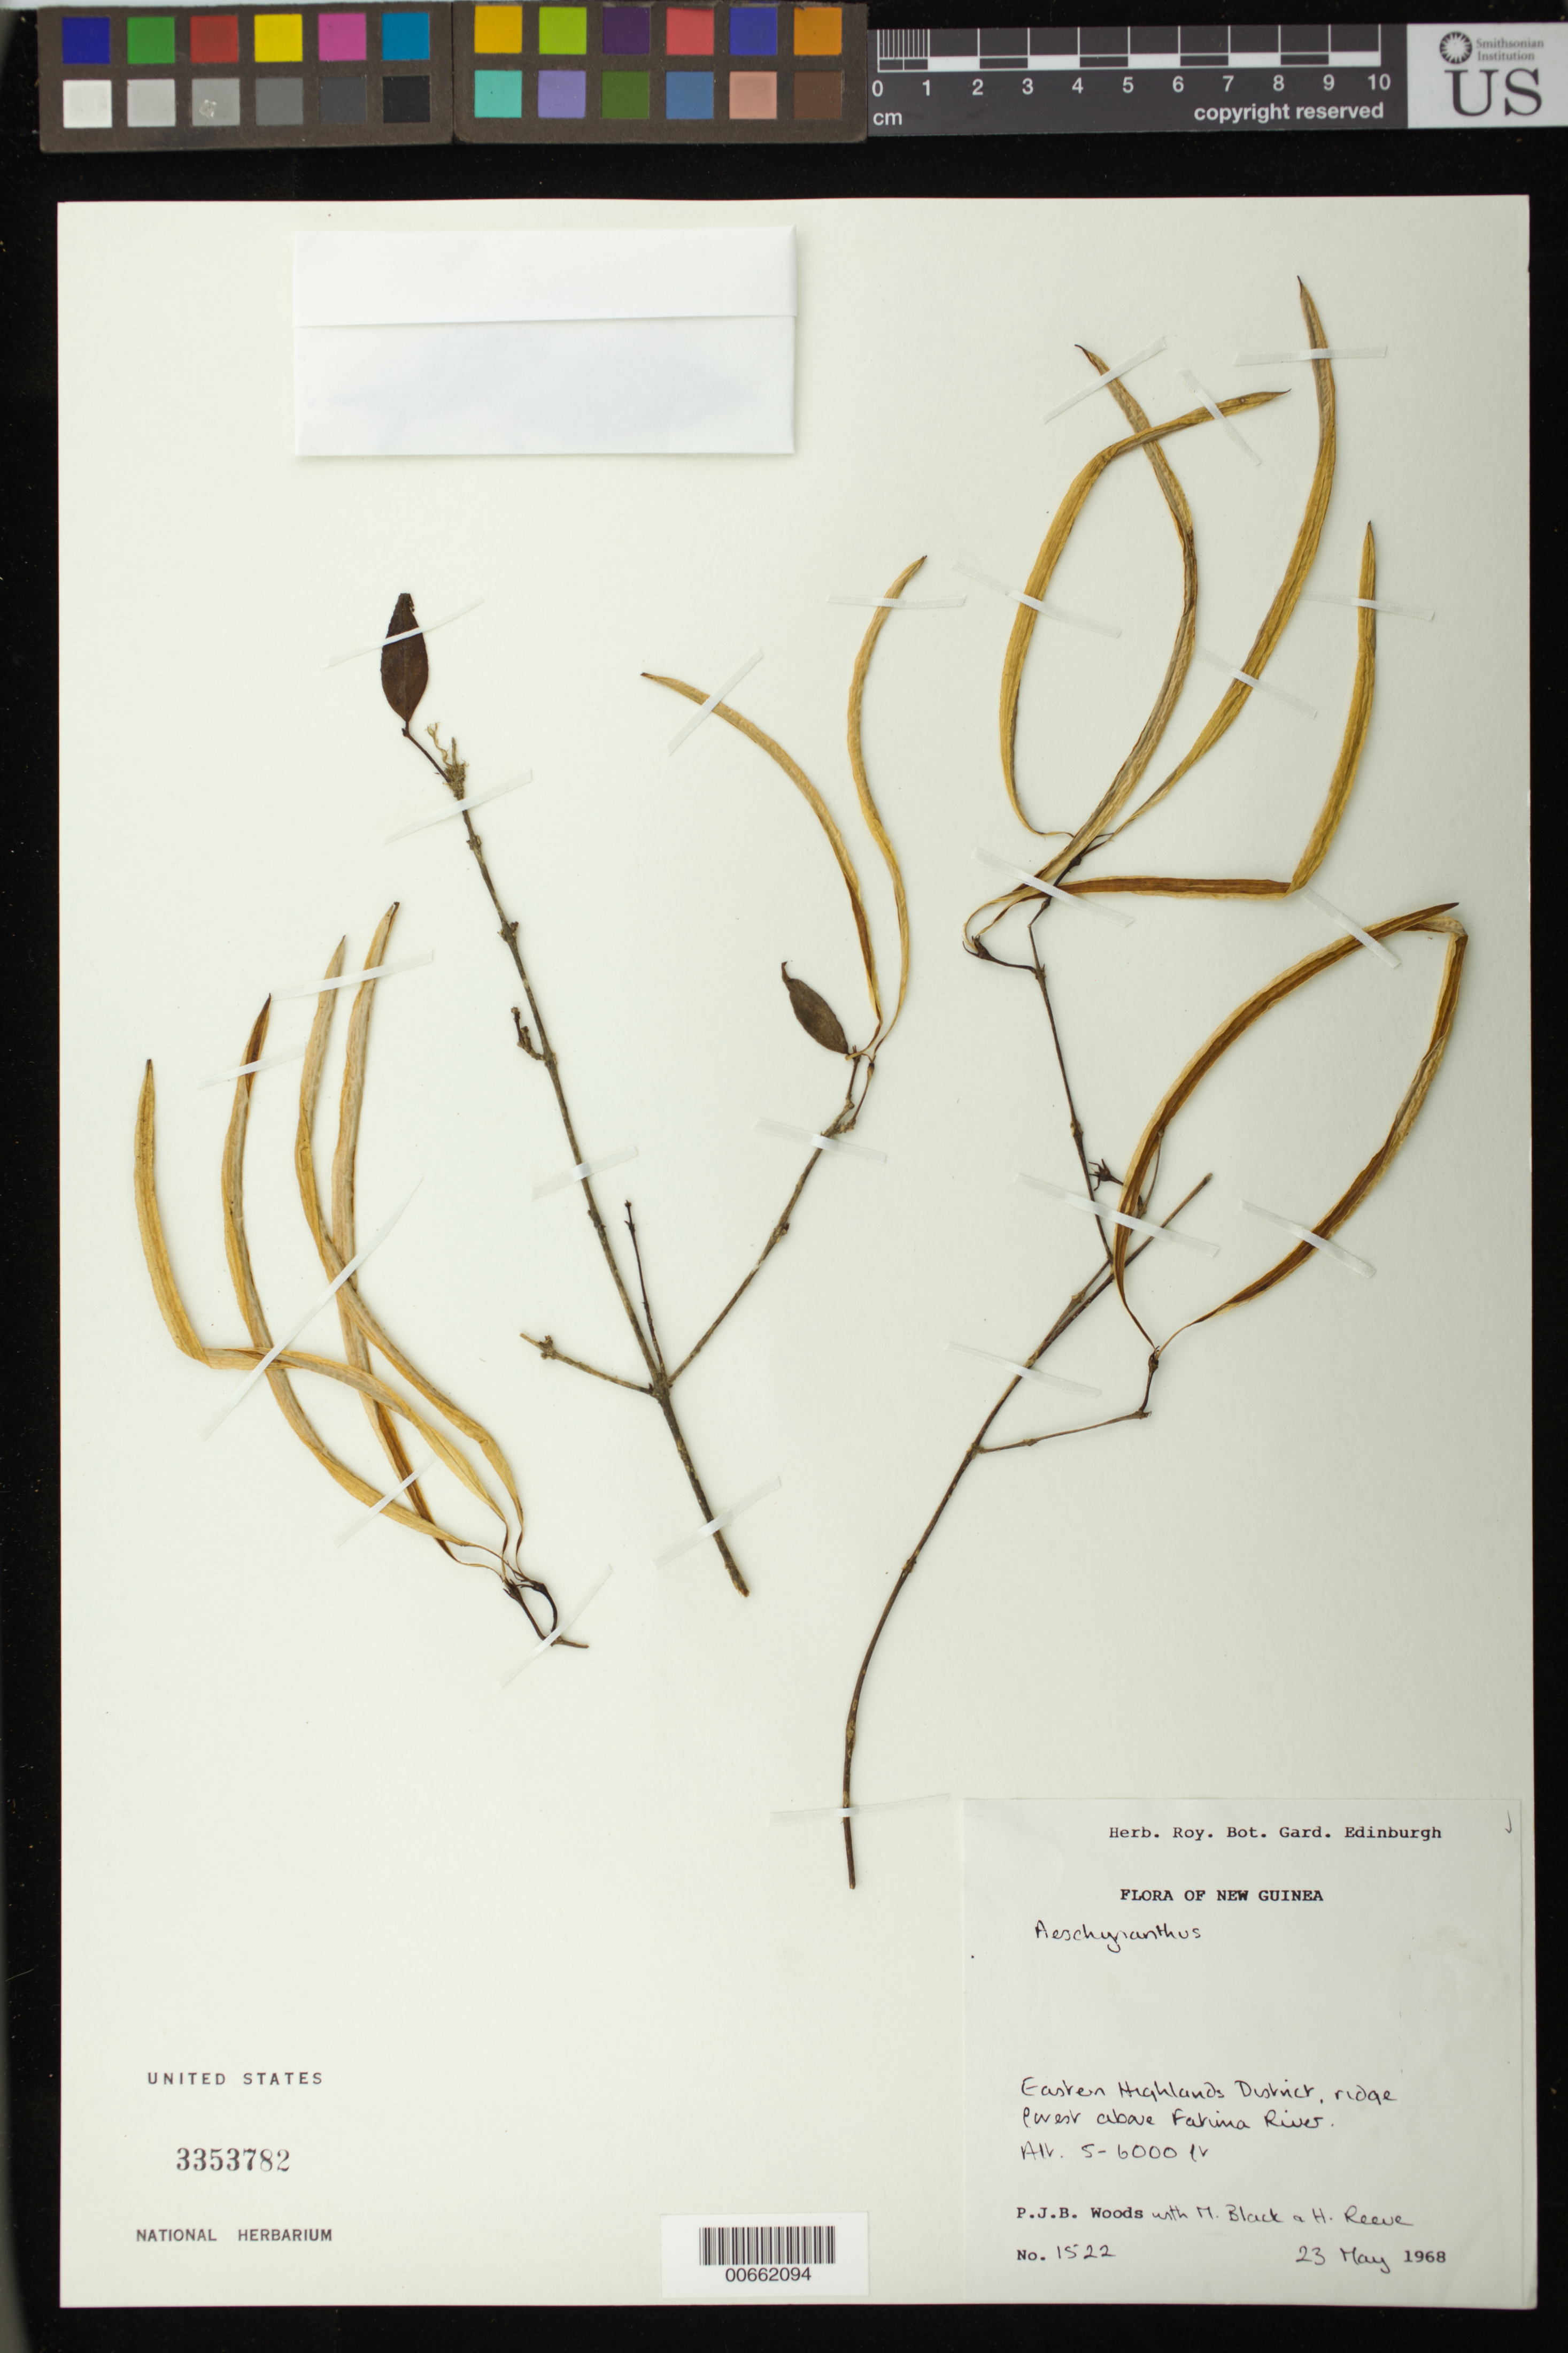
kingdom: Plantae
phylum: Tracheophyta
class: Magnoliopsida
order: Lamiales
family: Gesneriaceae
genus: Aeschynanthus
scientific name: Aeschynanthus sp.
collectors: P. Woods, M. Black & H. Reeves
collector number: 1522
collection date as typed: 23 May 1968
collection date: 1968-05-23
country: Papua New Guinea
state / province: Eastern Highlands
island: New Guinea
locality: Eastern Highlands District: ridge forest above Fatima River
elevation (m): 1524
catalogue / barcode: US 3353782